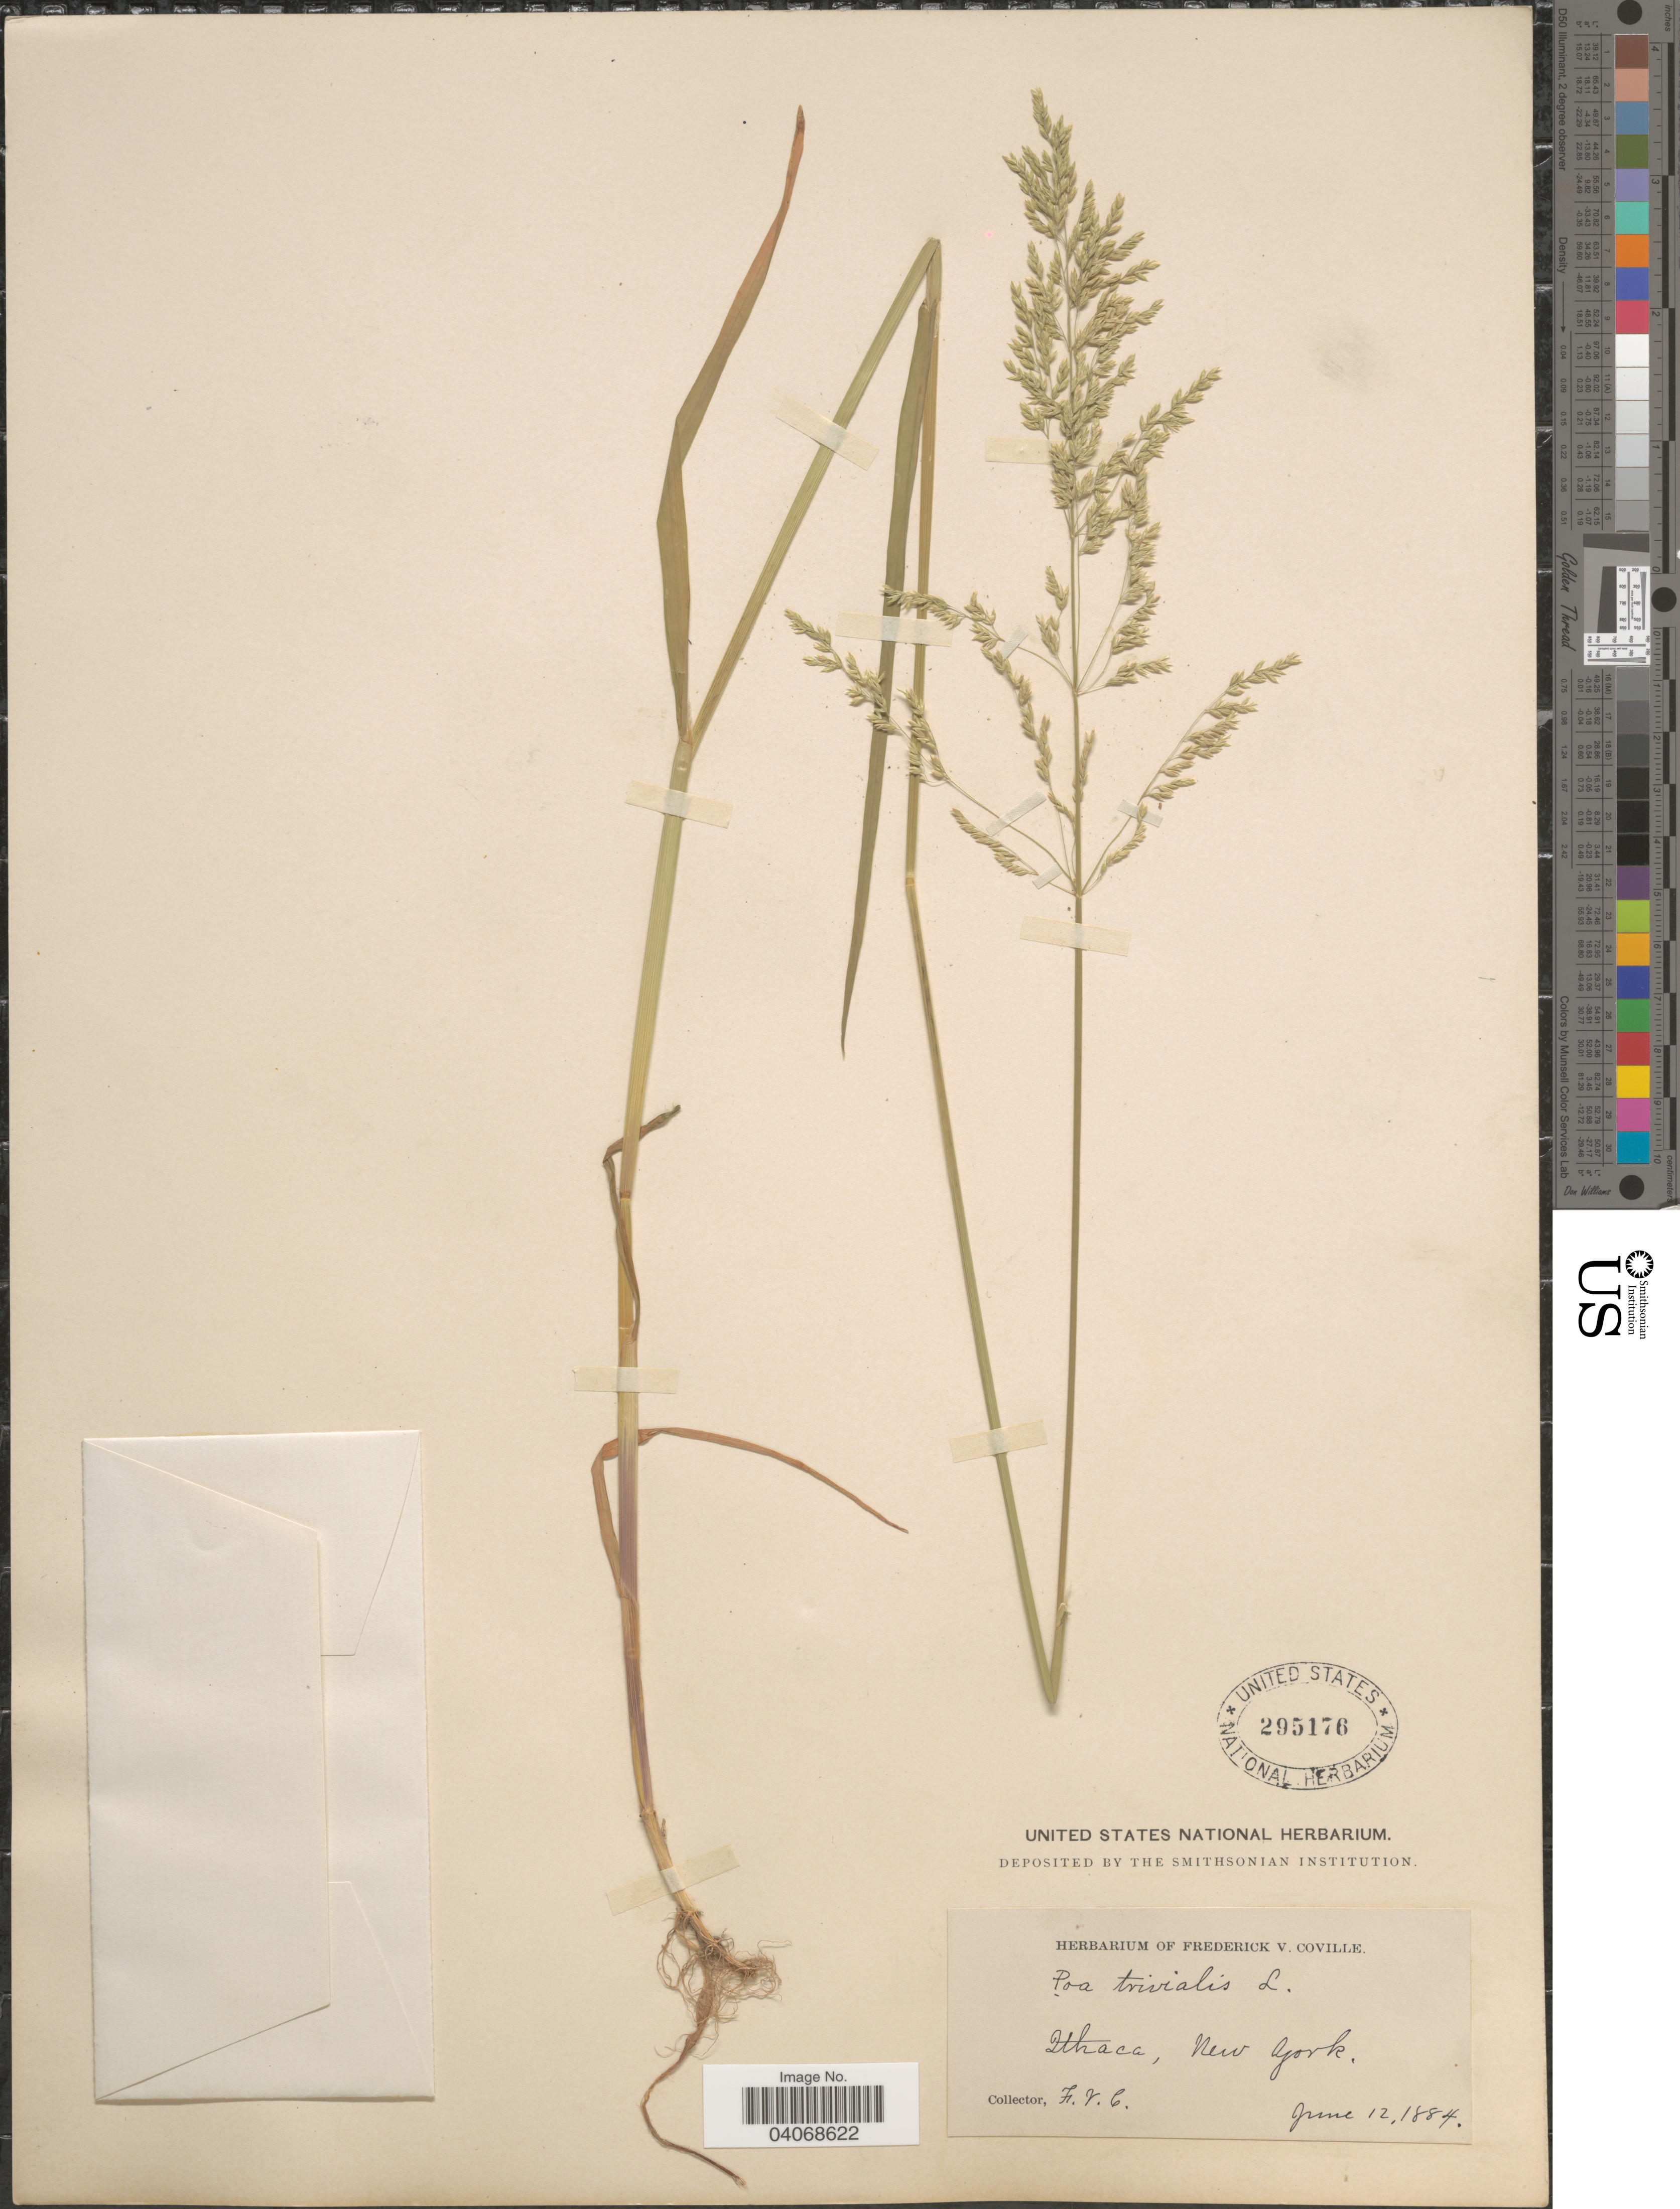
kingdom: Plantae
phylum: Tracheophyta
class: Liliopsida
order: Poales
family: Poaceae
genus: Poa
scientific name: Poa trivialis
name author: L.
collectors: F. V. Coville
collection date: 1884-06-12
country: United States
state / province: New York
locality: Ithaca.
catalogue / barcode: US 295176